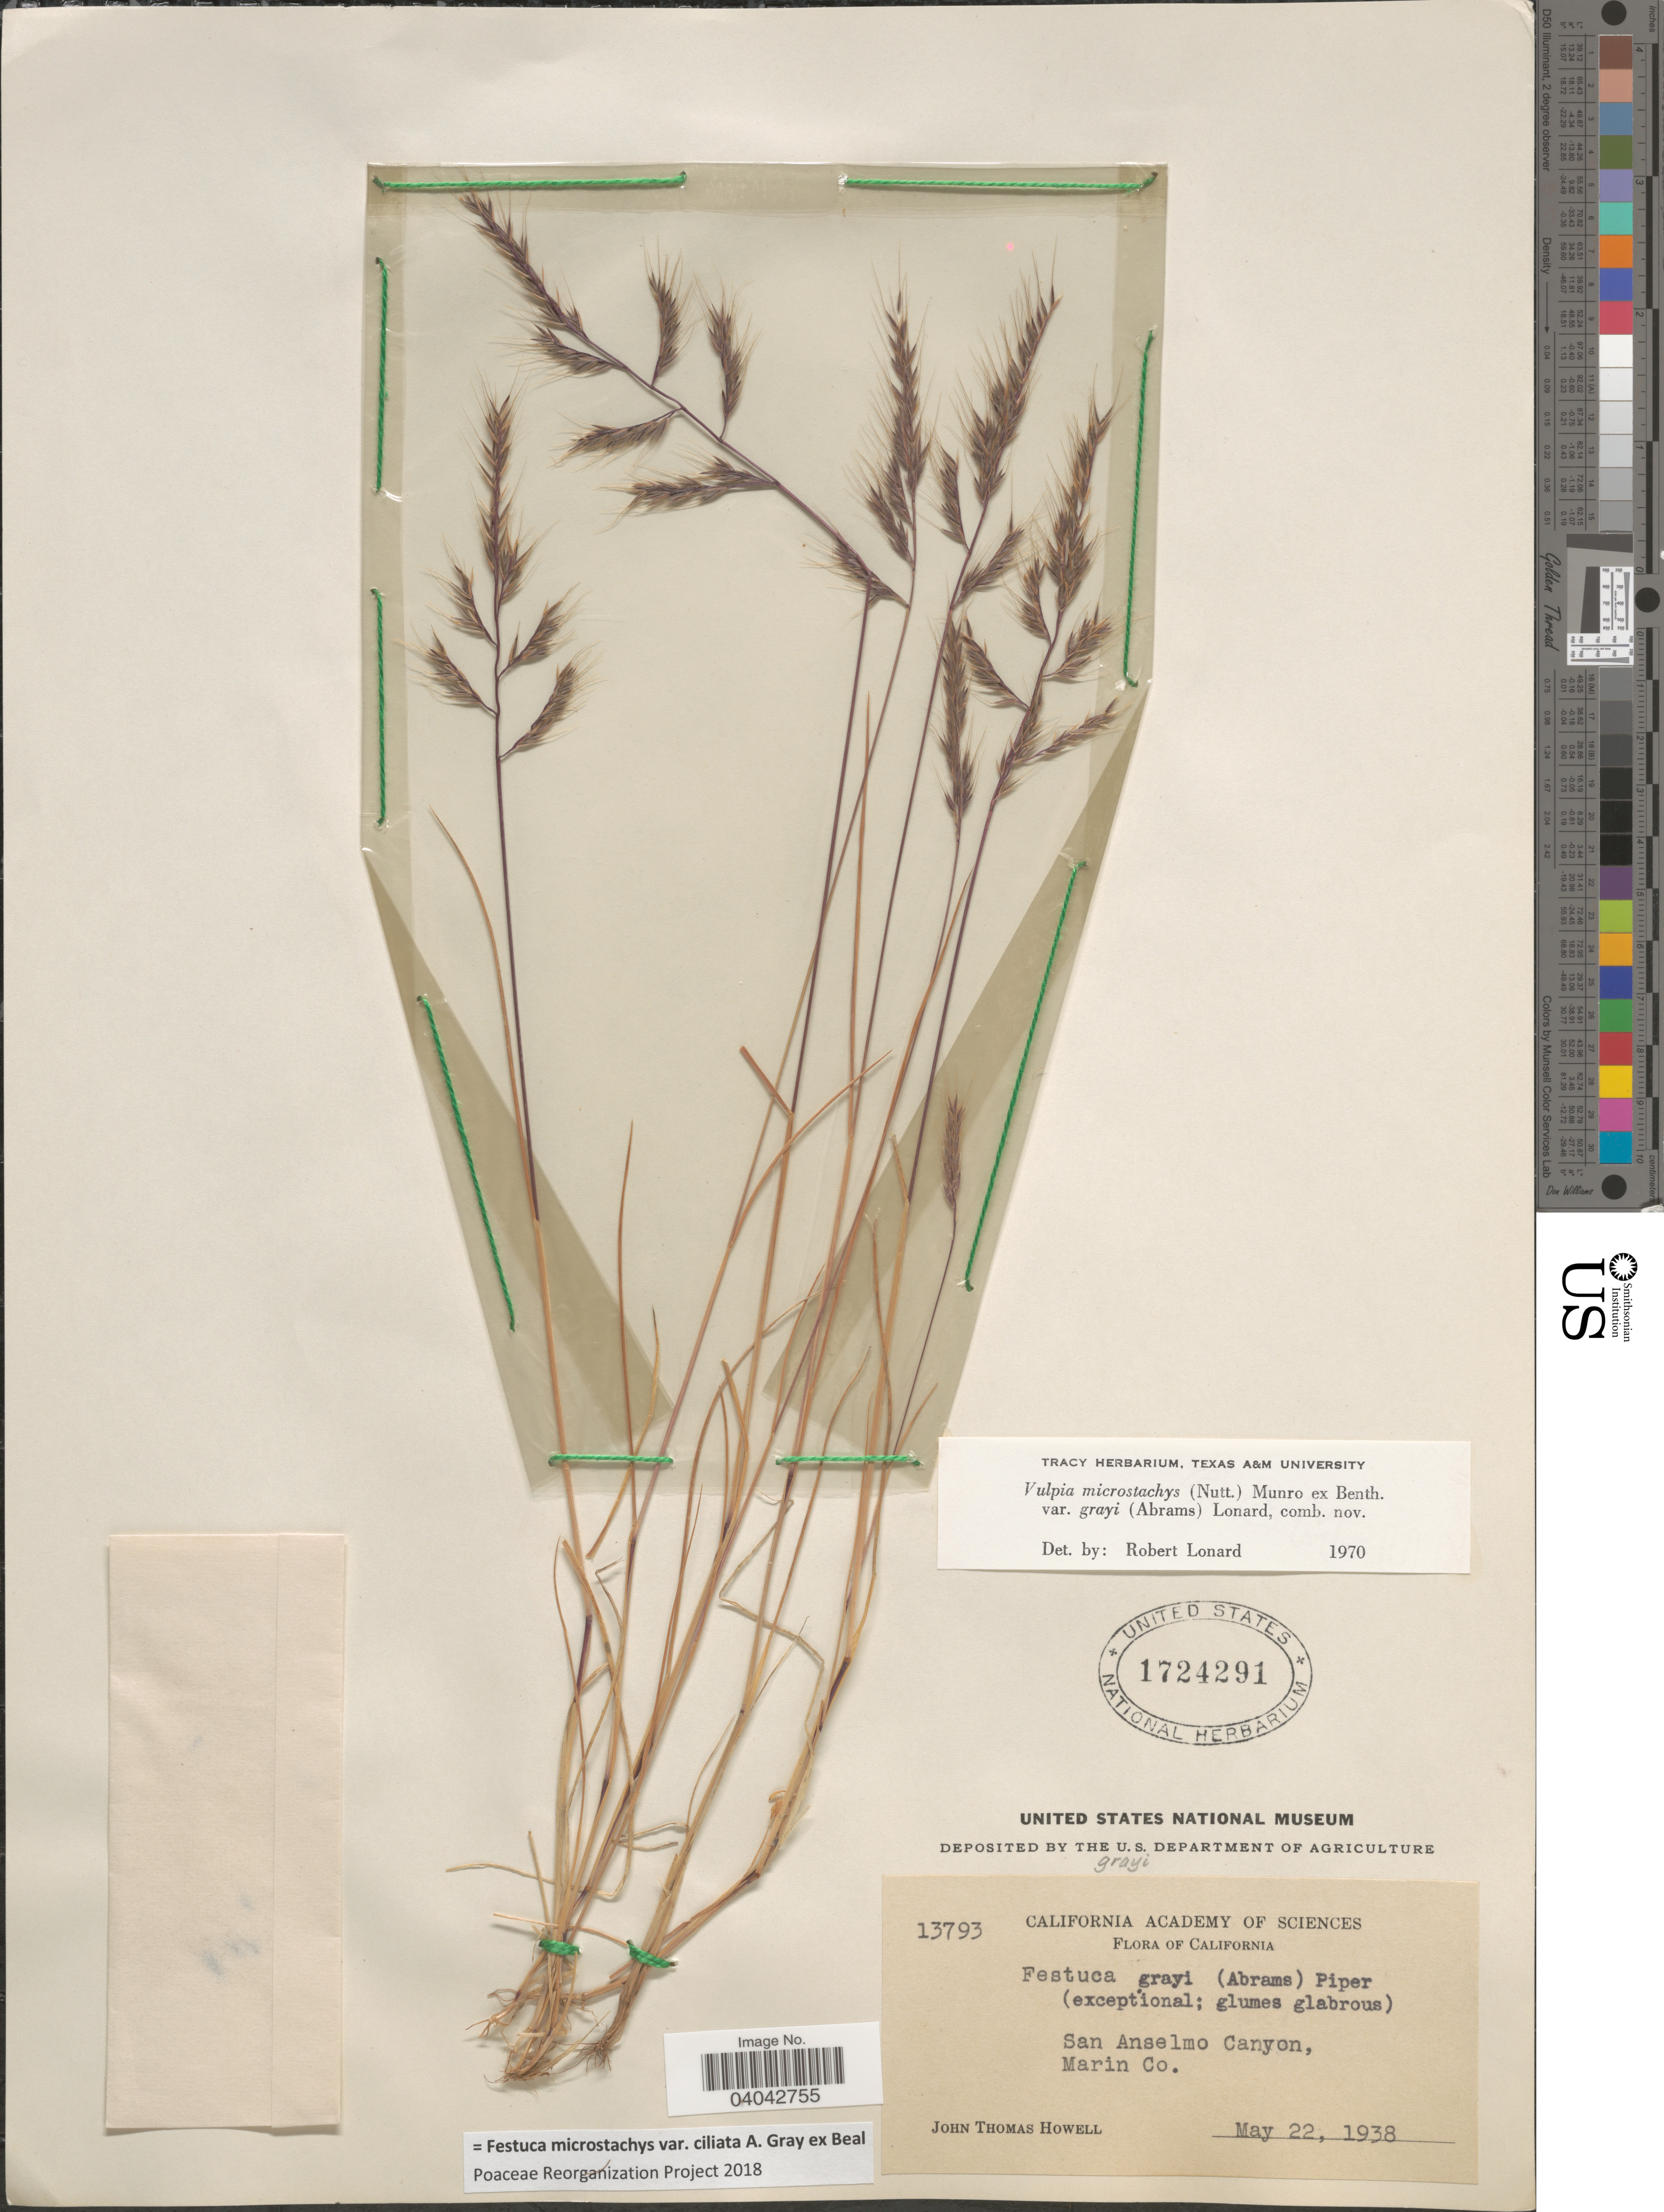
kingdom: Plantae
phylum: Tracheophyta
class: Liliopsida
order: Poales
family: Poaceae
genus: Festuca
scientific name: Festuca microstachys var. ciliata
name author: A. Gray ex W.J. Beal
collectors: J. T. Howell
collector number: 13793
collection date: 1938-05-22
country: United States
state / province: California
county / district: Marin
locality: San Anselmo Canyon, Marin Co.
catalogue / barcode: US 1724291